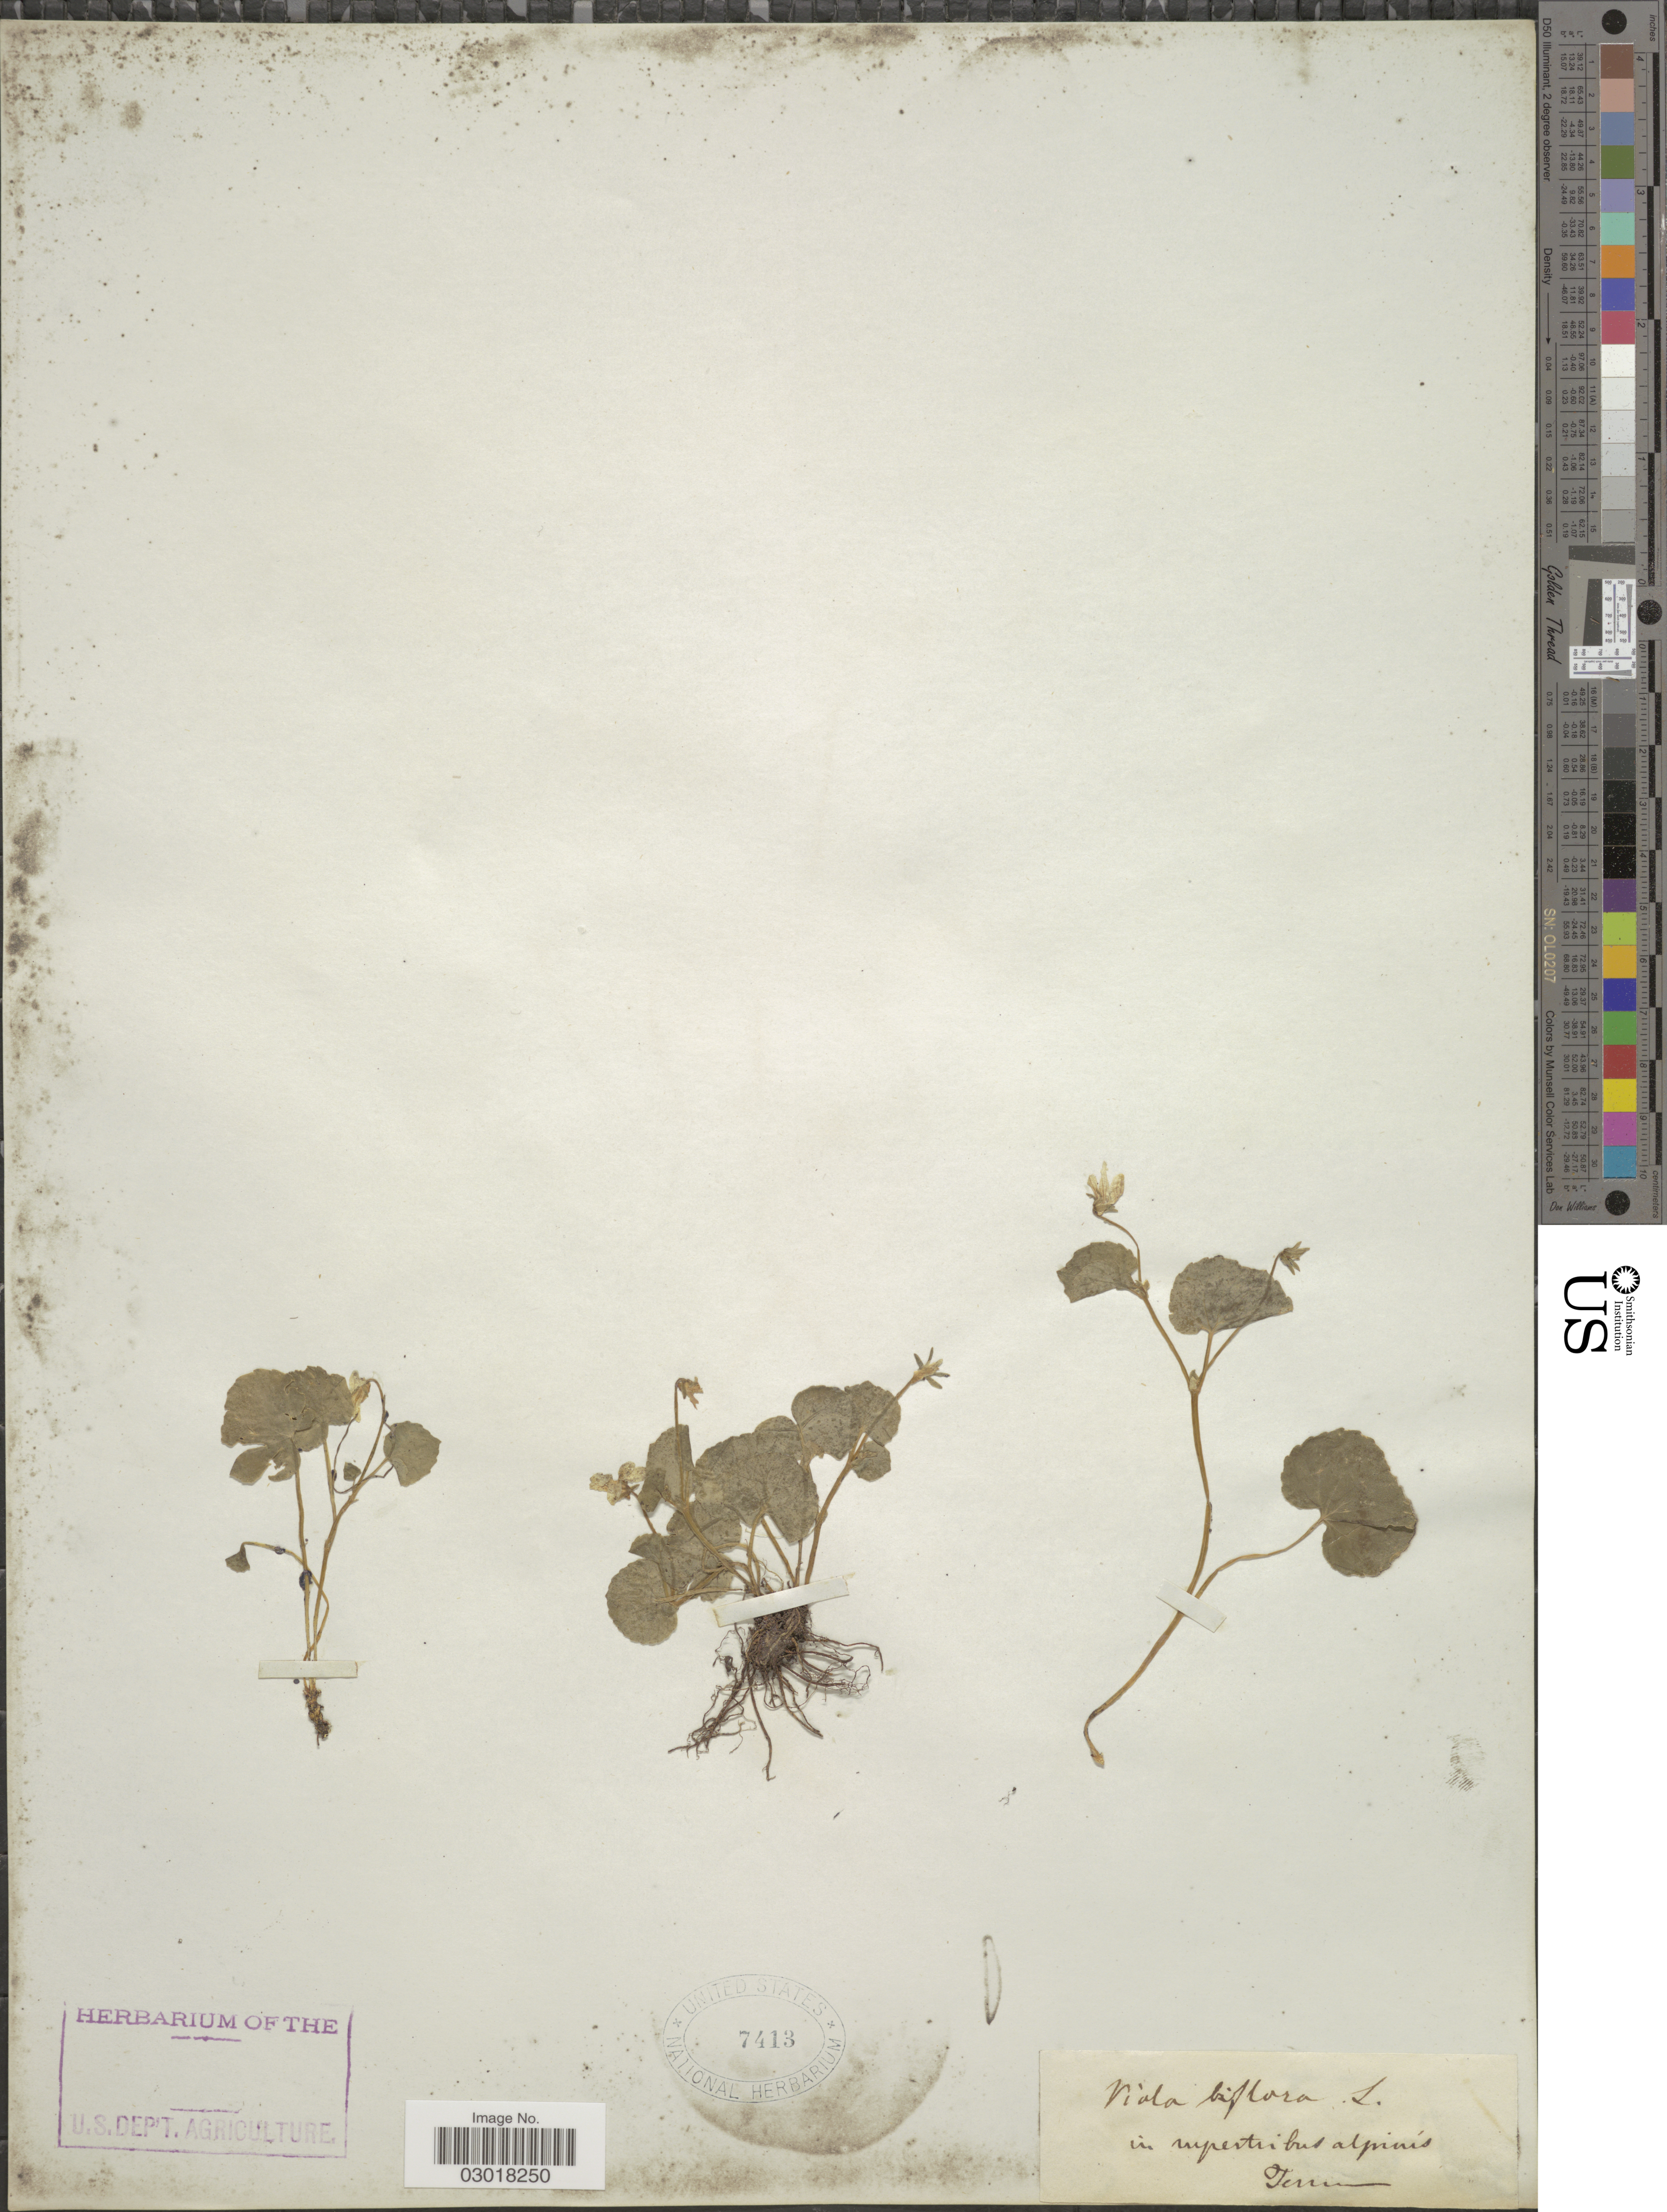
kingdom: Plantae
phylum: Tracheophyta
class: Magnoliopsida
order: Malpighiales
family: Violaceae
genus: Viola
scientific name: Viola biflora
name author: L.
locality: In rupestribus alpinis Tenn.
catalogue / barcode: US 7413